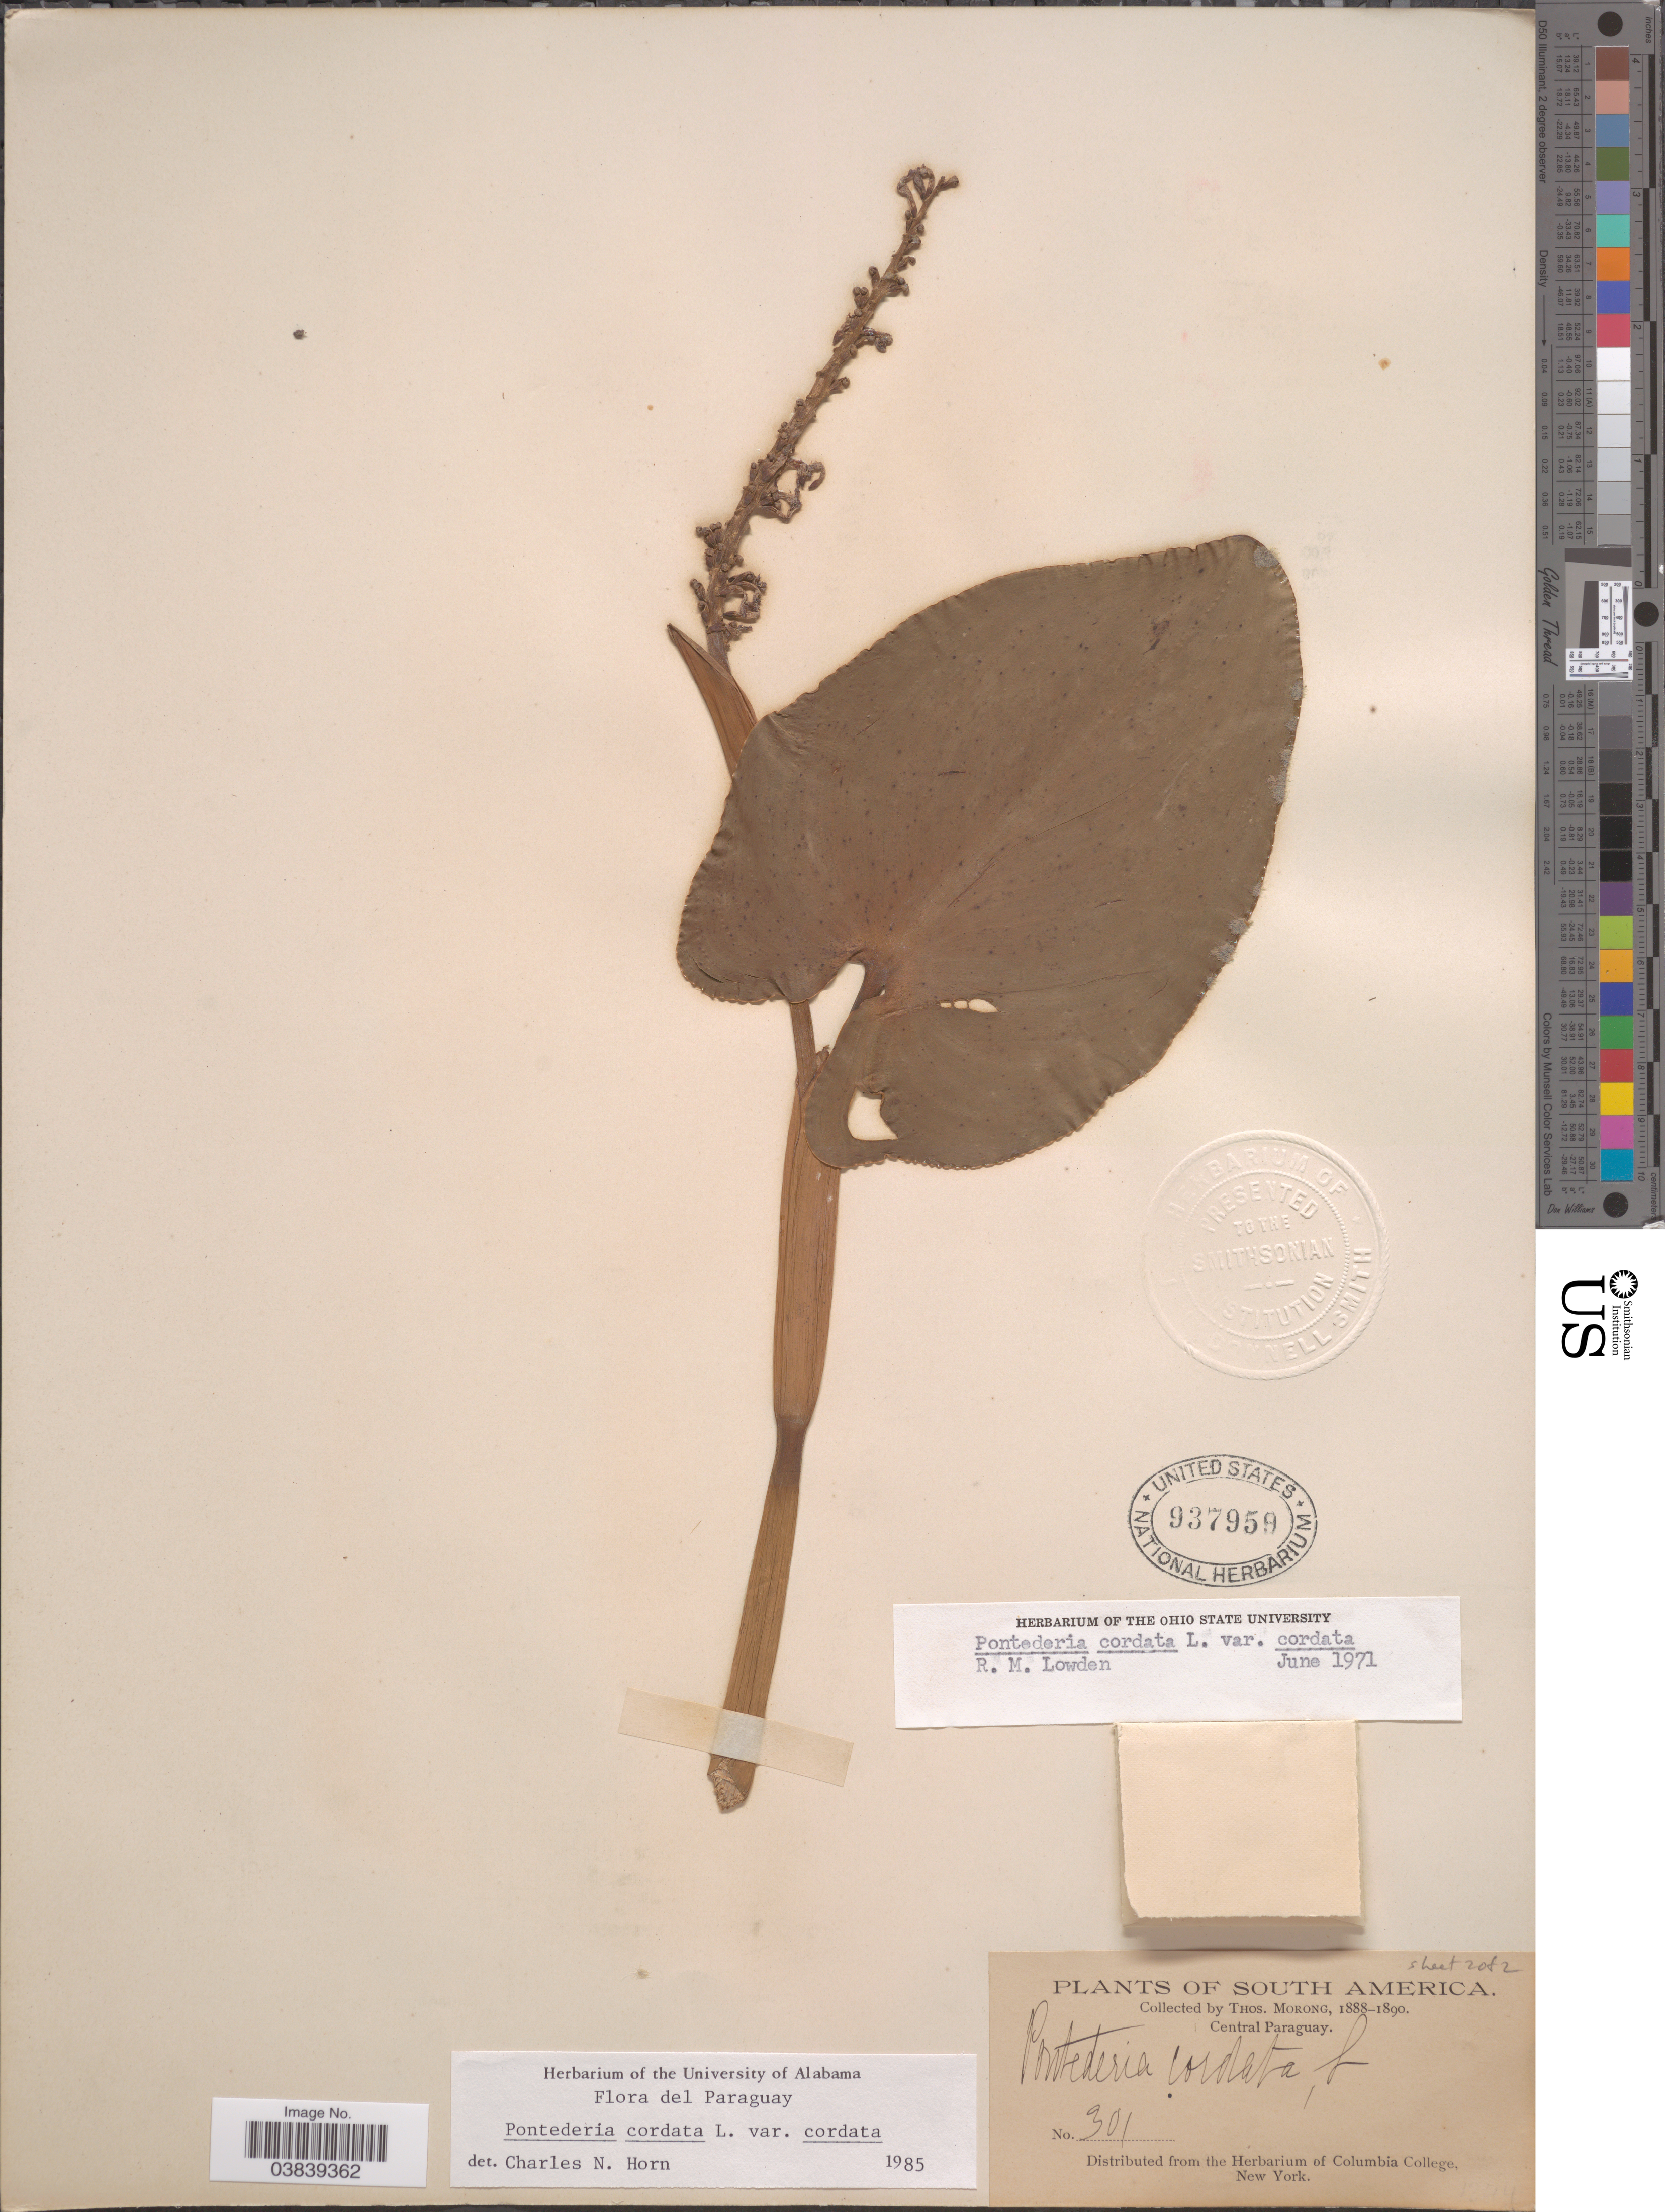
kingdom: Plantae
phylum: Tracheophyta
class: Liliopsida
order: Commelinales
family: Pontederiaceae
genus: Pontederia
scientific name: Pontederia cordata var. cordata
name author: L.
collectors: ex herb. T. Morong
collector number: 301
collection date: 1888/1890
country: Paraguay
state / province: Central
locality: Central Paraguay.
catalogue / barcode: US 937959